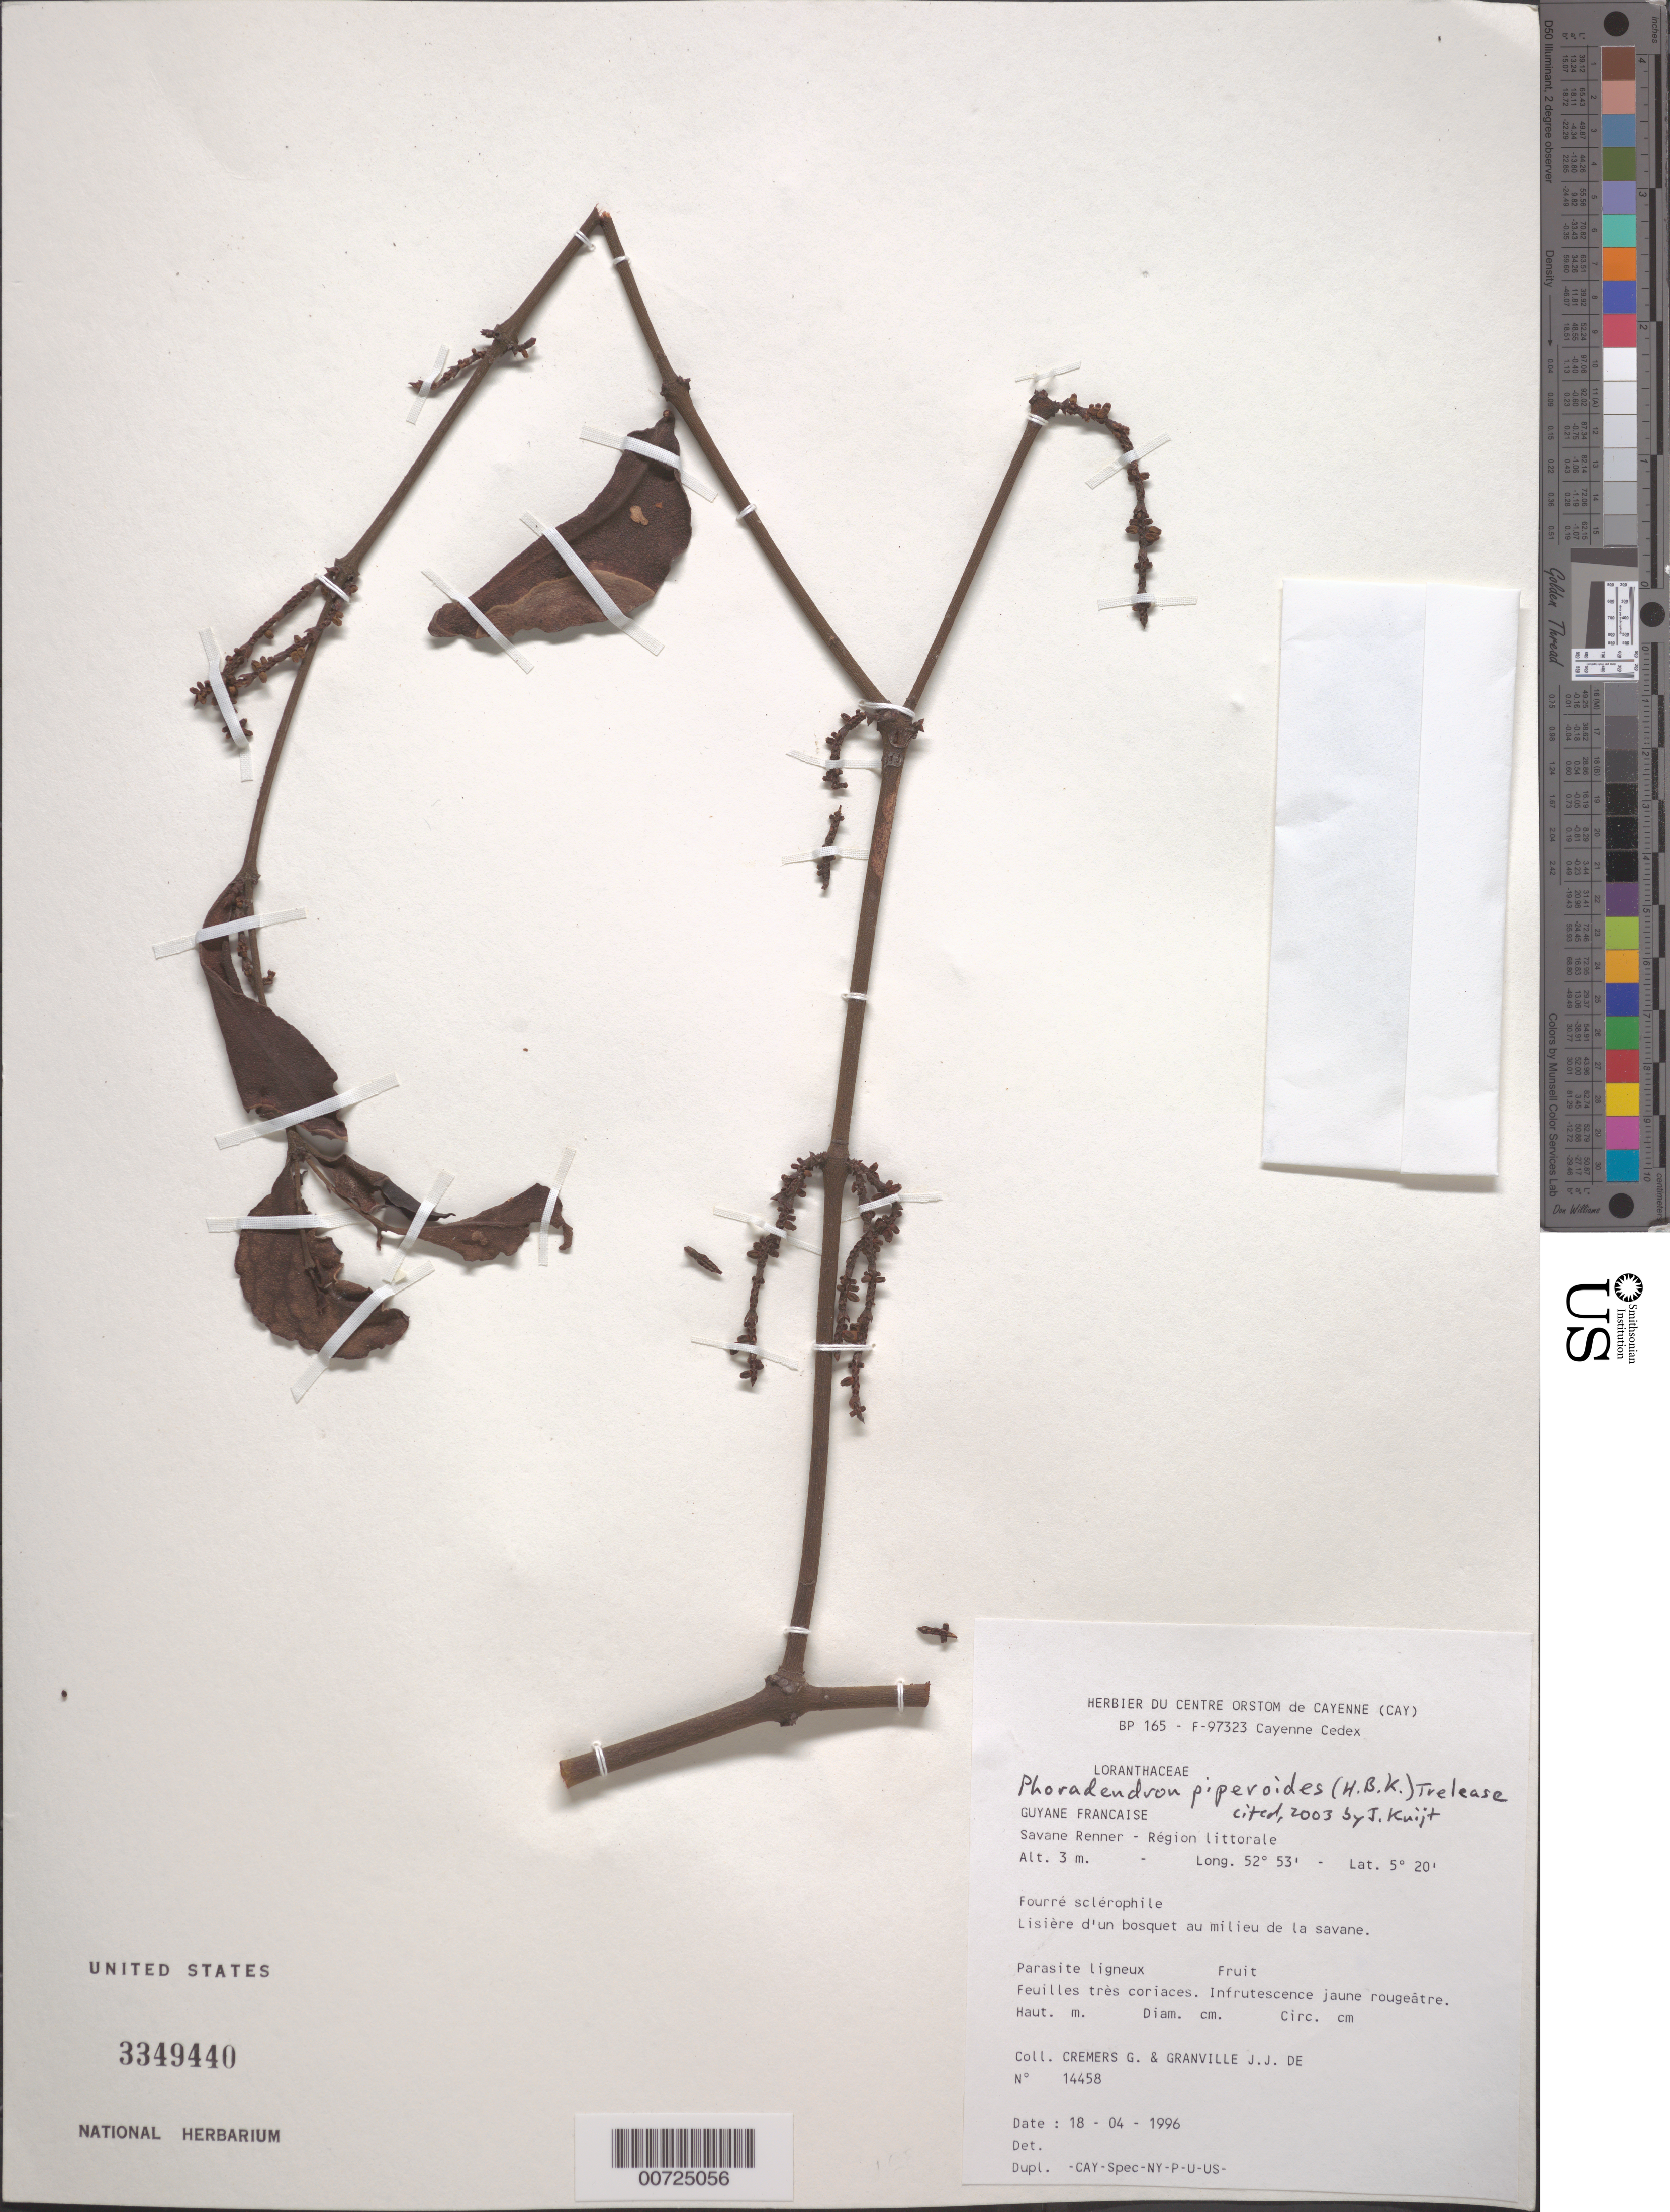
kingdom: Plantae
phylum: Tracheophyta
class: Magnoliopsida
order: Santalales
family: Viscaceae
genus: Phoradendron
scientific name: Phoradendron piperoides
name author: (Kunth) Trel.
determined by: Kuijt, Job, (CANADA)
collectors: G. Cremers & J.-J. de Granville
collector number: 14458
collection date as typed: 18-Apr-96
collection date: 1996-04-18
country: French Guiana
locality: Savane Renner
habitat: Fourré sclérophile; lisière d'un bosquet au milieu de la savane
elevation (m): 3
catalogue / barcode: US 3349440